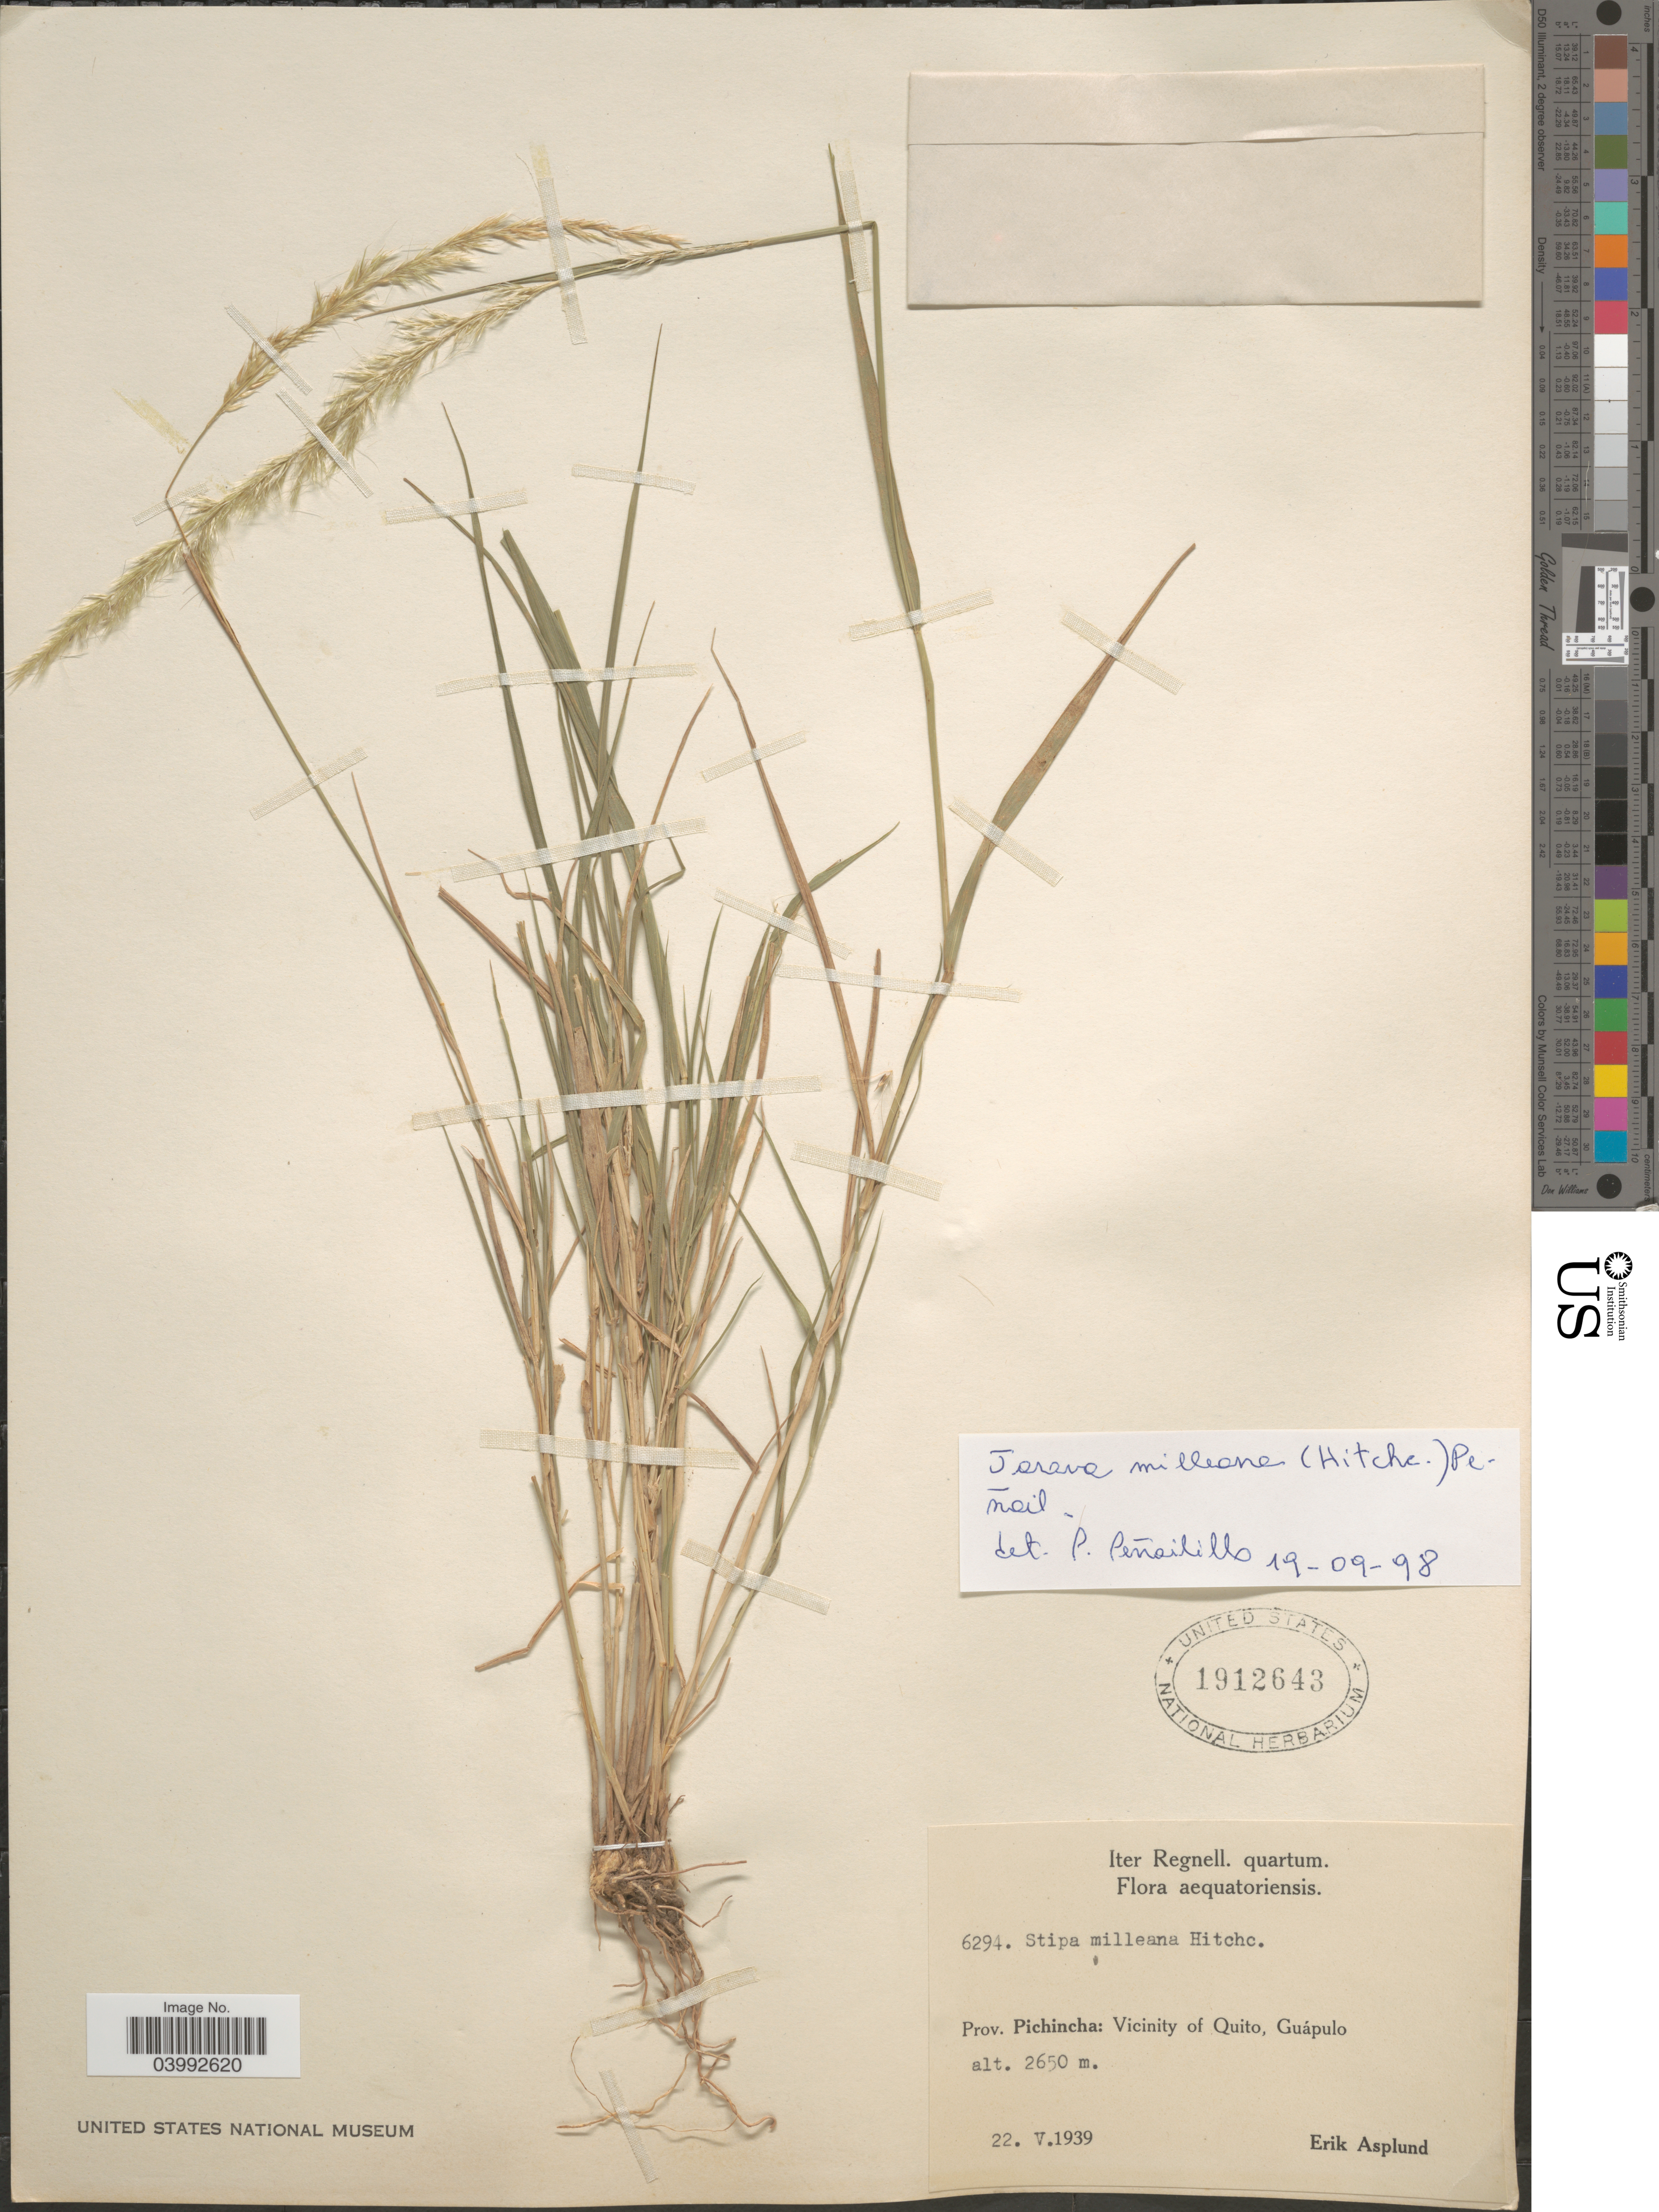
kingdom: Plantae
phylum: Tracheophyta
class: Liliopsida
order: Poales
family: Poaceae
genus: Jarava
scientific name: Jarava milleana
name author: (Hitchc.) Peñail.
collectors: E. Asplund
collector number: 6294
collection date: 1939-05-22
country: Ecuador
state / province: Pichincha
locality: Aequatoriensis. Vicinity of Quito, Guápulo.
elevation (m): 2650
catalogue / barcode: US 1912643